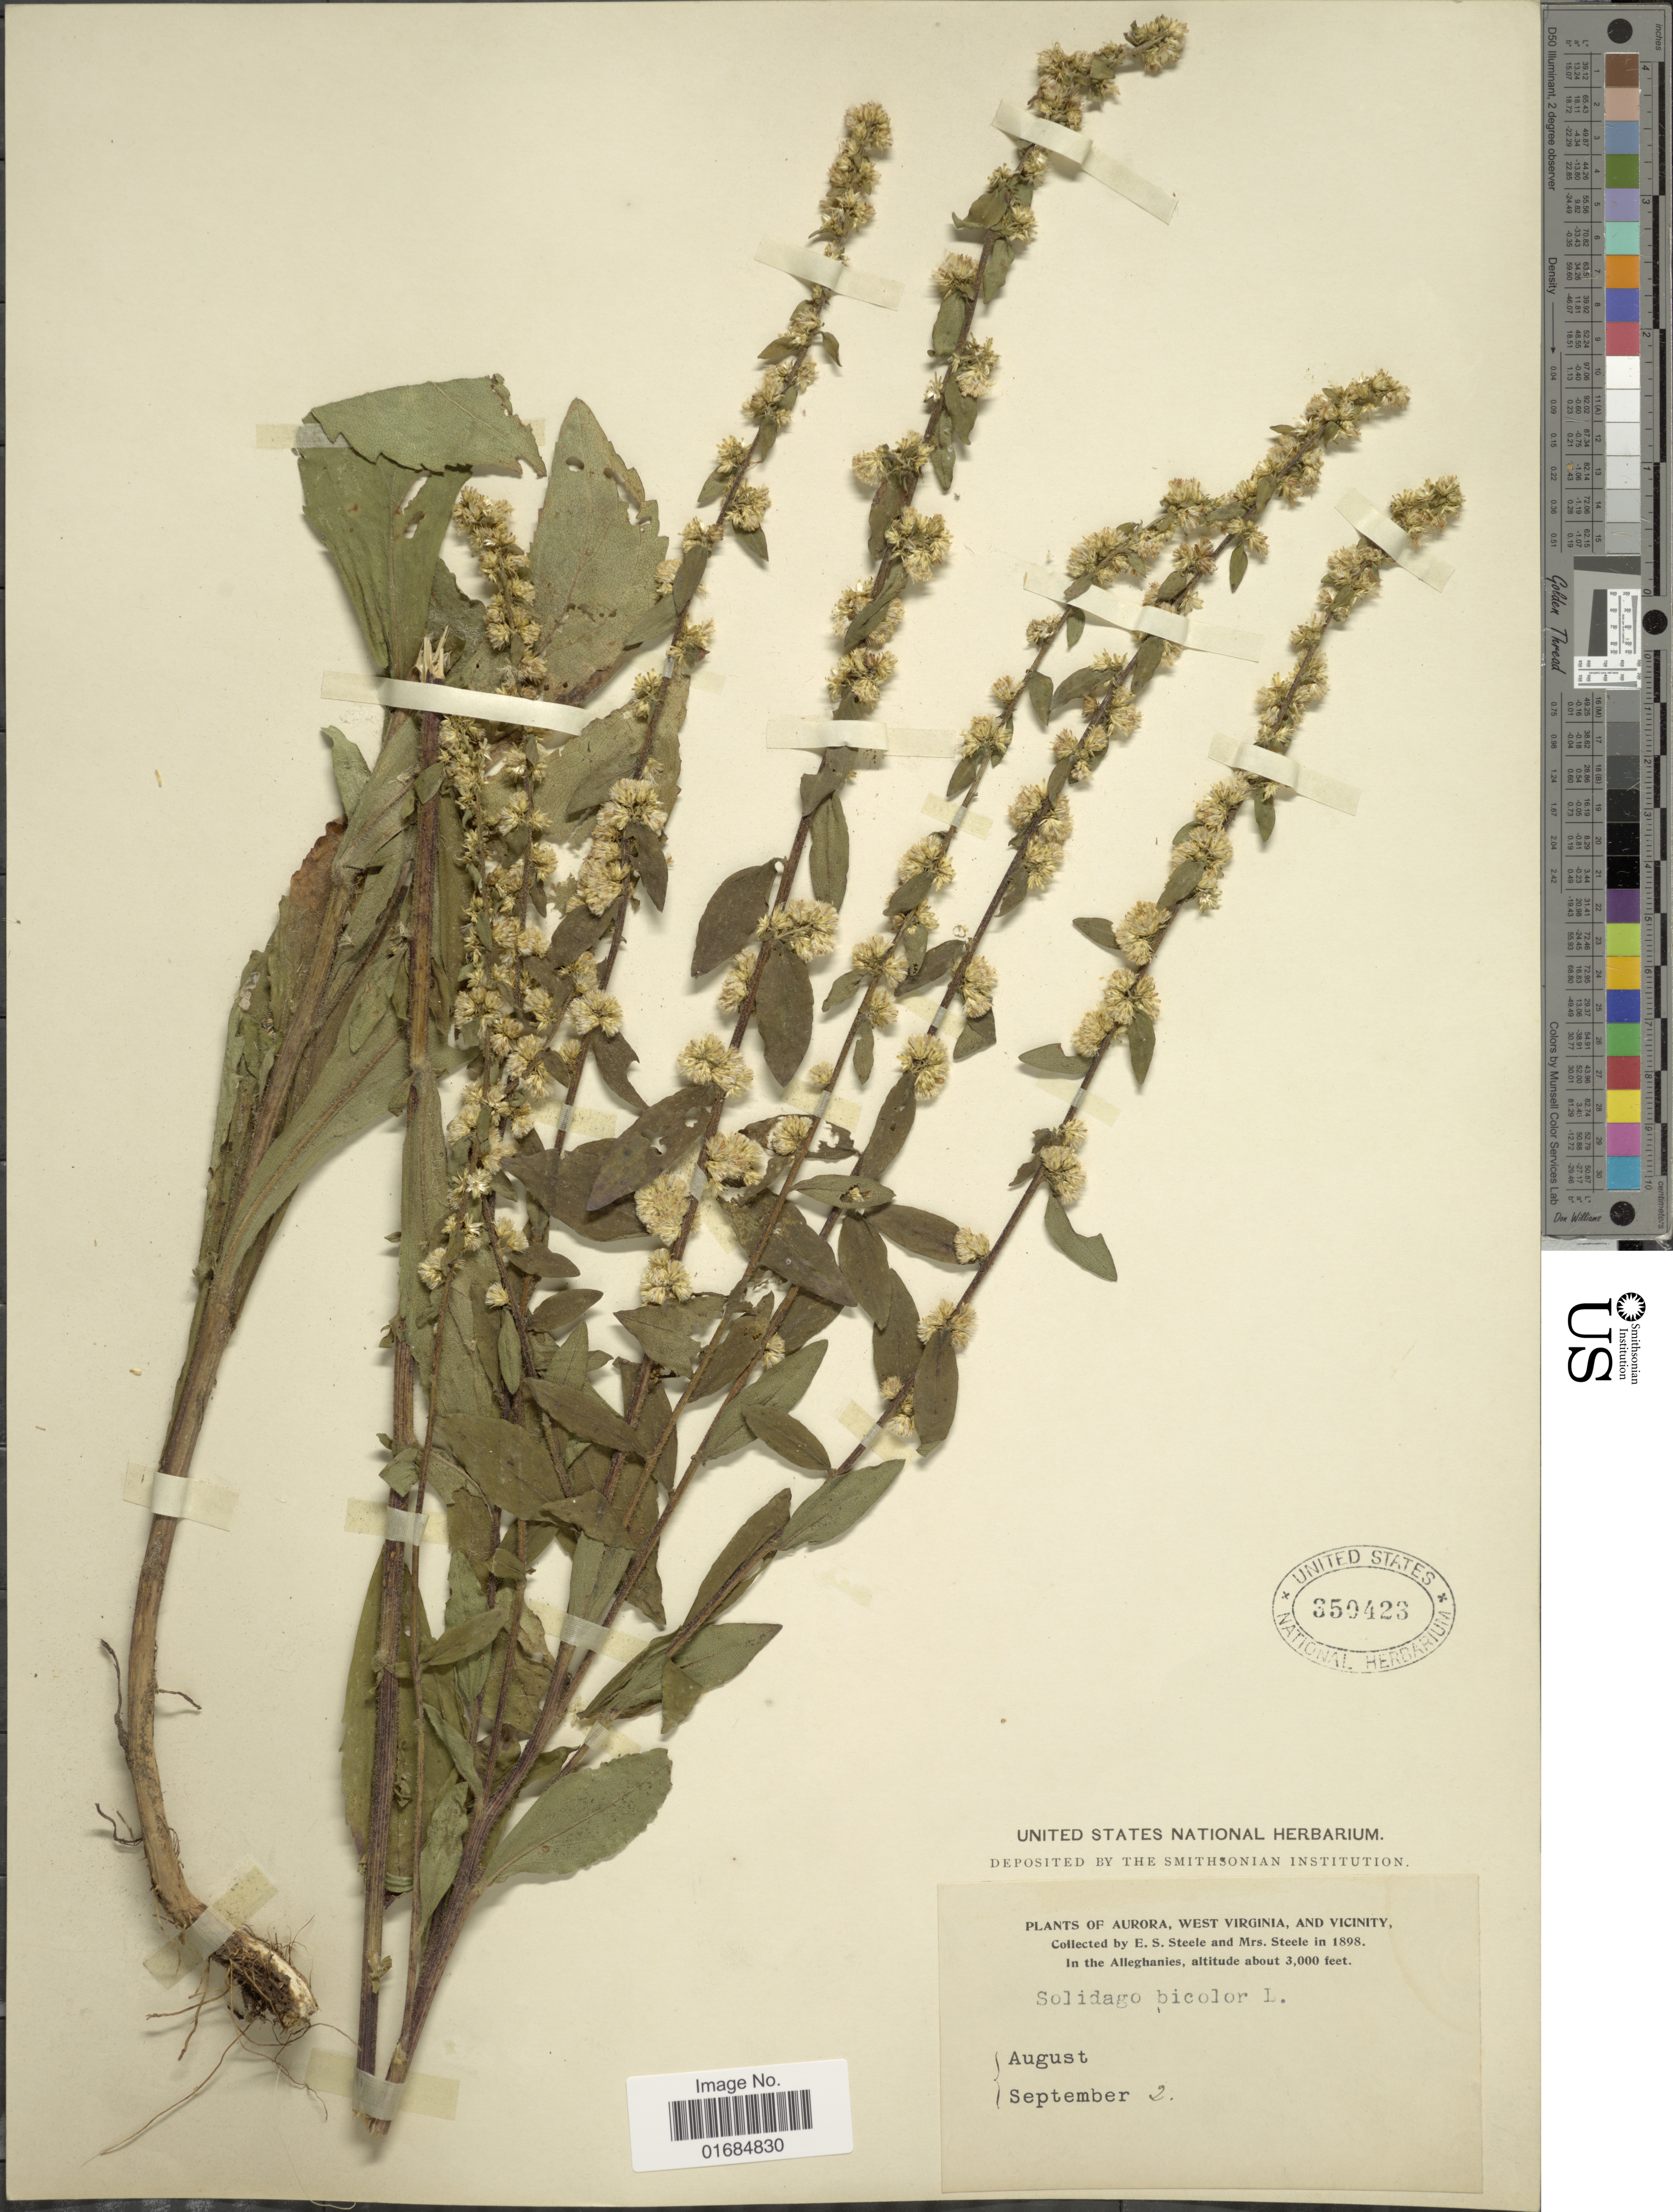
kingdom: Plantae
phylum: Tracheophyta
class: Magnoliopsida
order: Asterales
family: Asteraceae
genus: Solidago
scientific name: Solidago bicolor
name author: L.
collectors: E. Steele & Mrs. E. S. Steele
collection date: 1898-09-02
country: United States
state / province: West Virginia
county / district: Preston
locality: Aurora, West Virginia, and vicinity. in the Alleghanies,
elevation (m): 914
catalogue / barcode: US 350423